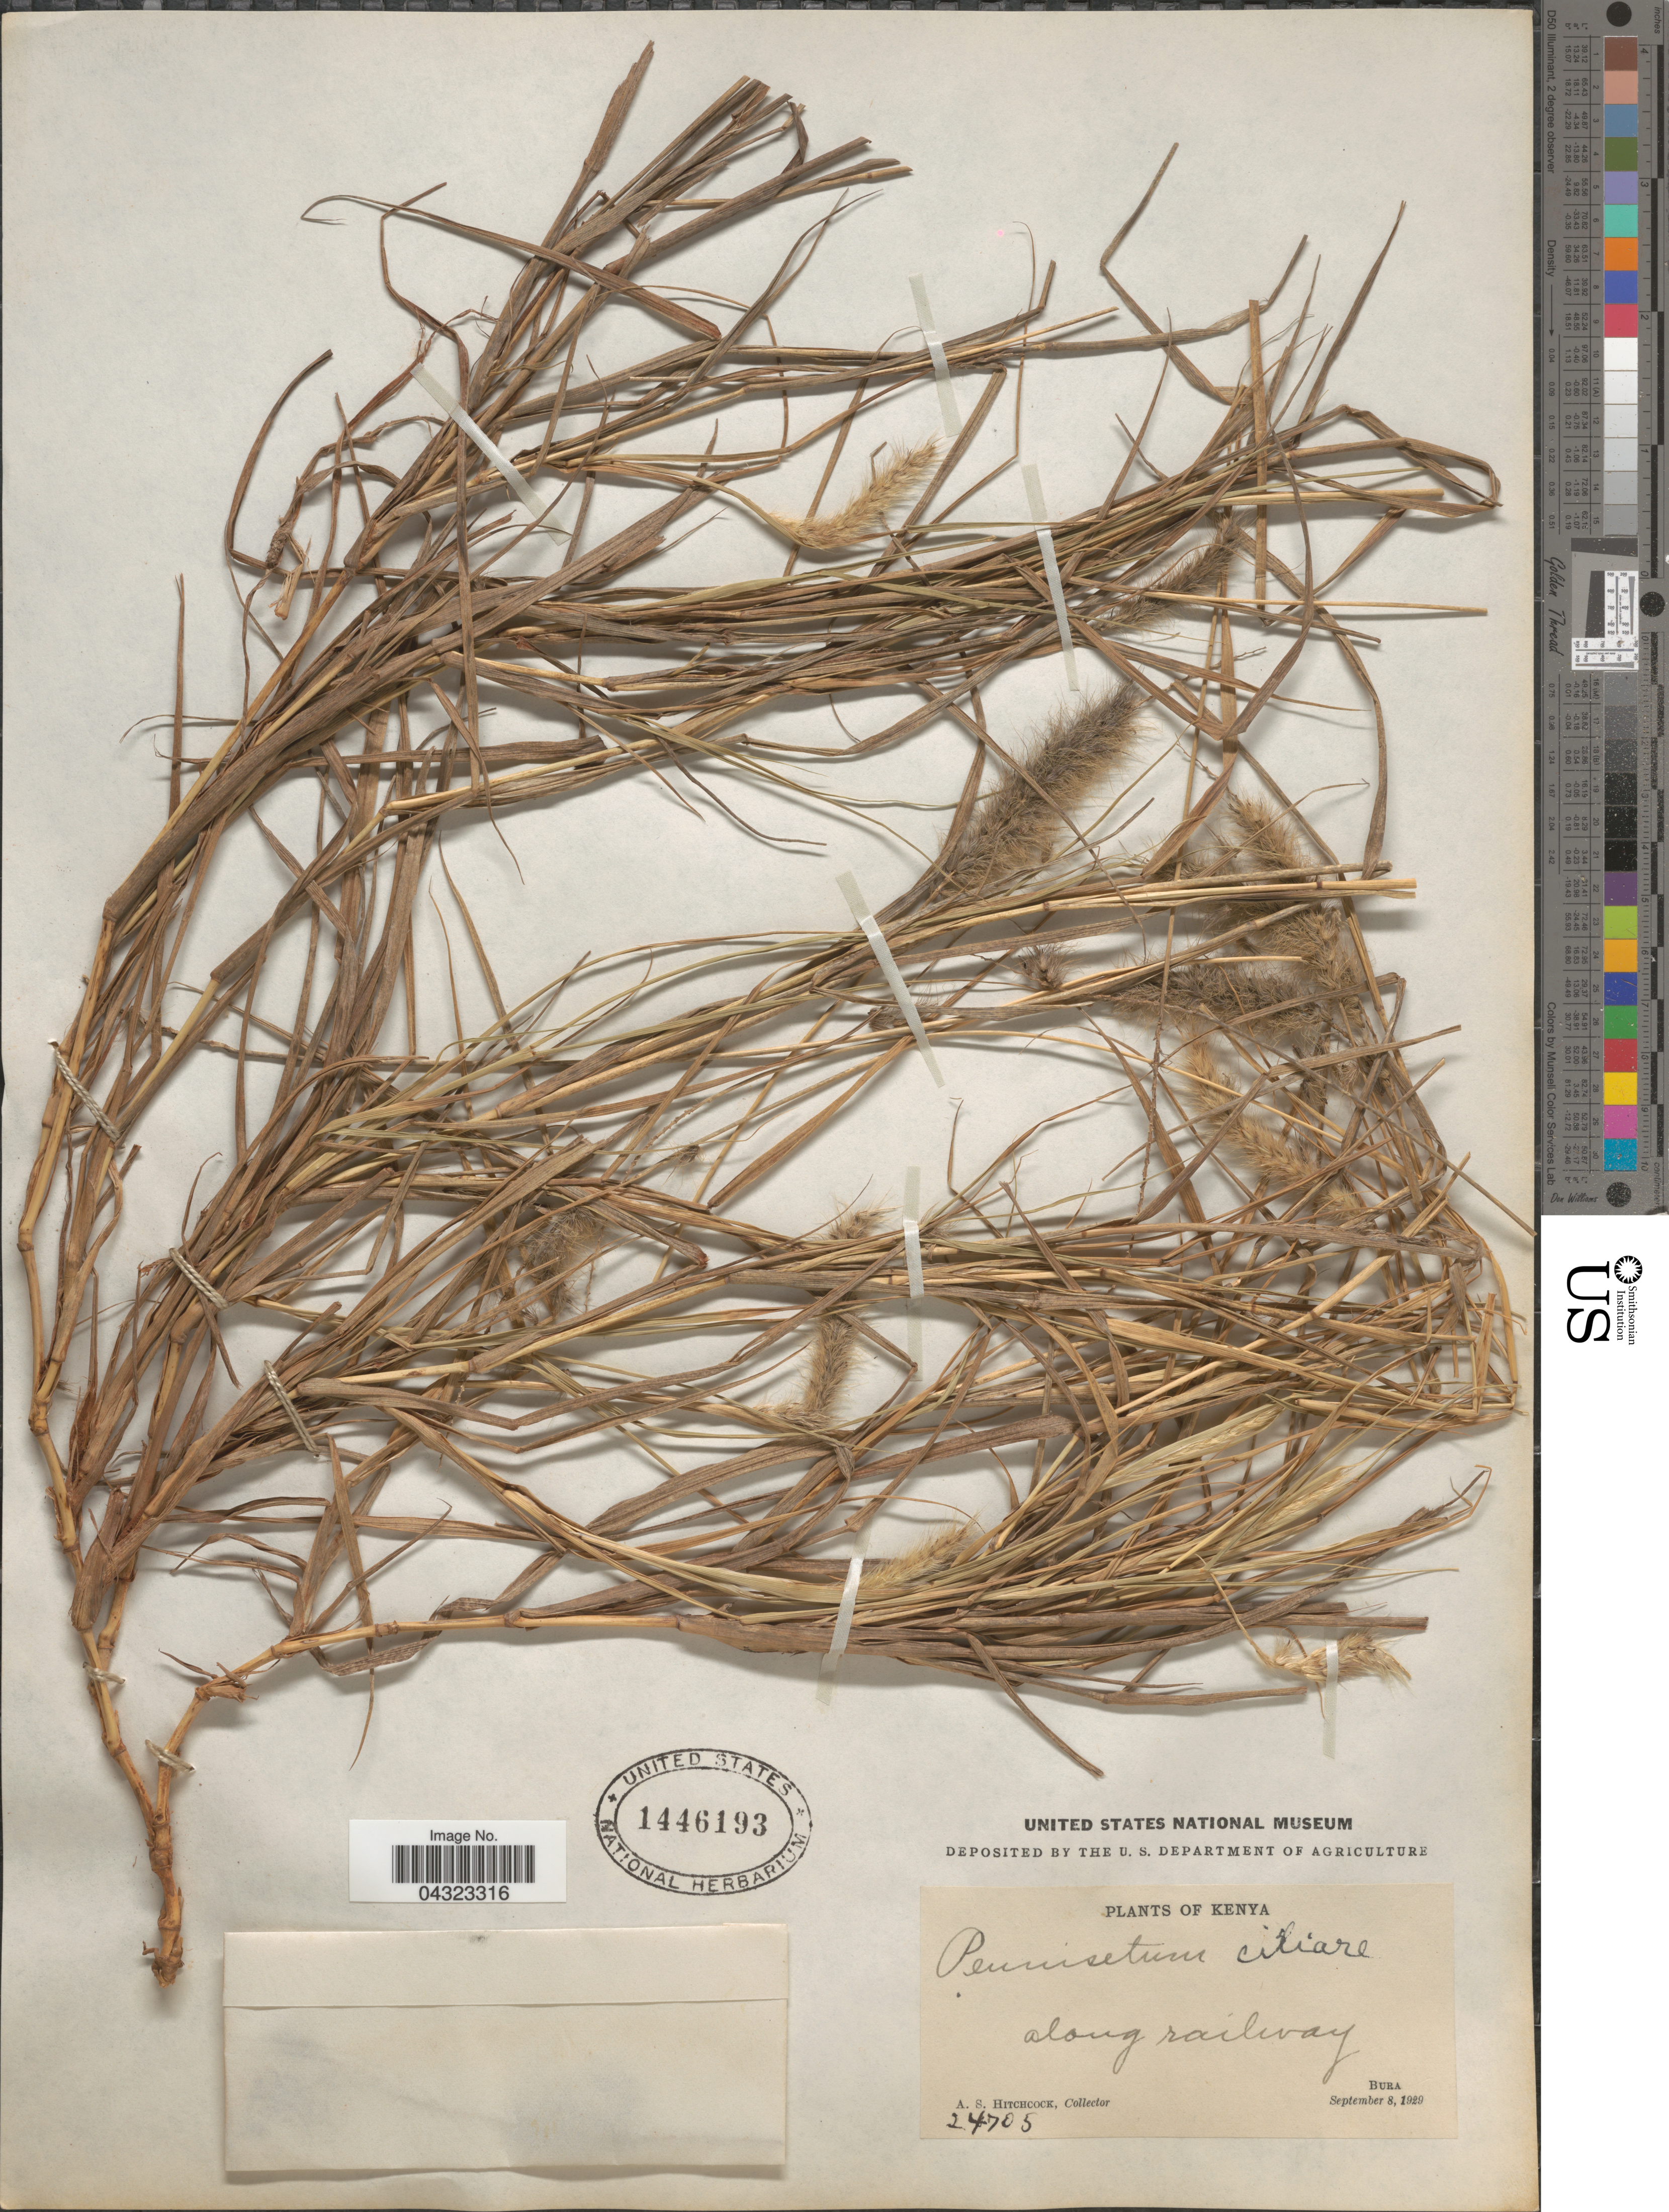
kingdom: Plantae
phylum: Tracheophyta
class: Liliopsida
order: Poales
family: Poaceae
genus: Cenchrus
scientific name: Cenchrus ciliaris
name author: L.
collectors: A. S. Hitchcock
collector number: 24705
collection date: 1929-09-08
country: Kenya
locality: Along railway. Bura.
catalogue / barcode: US 1446193